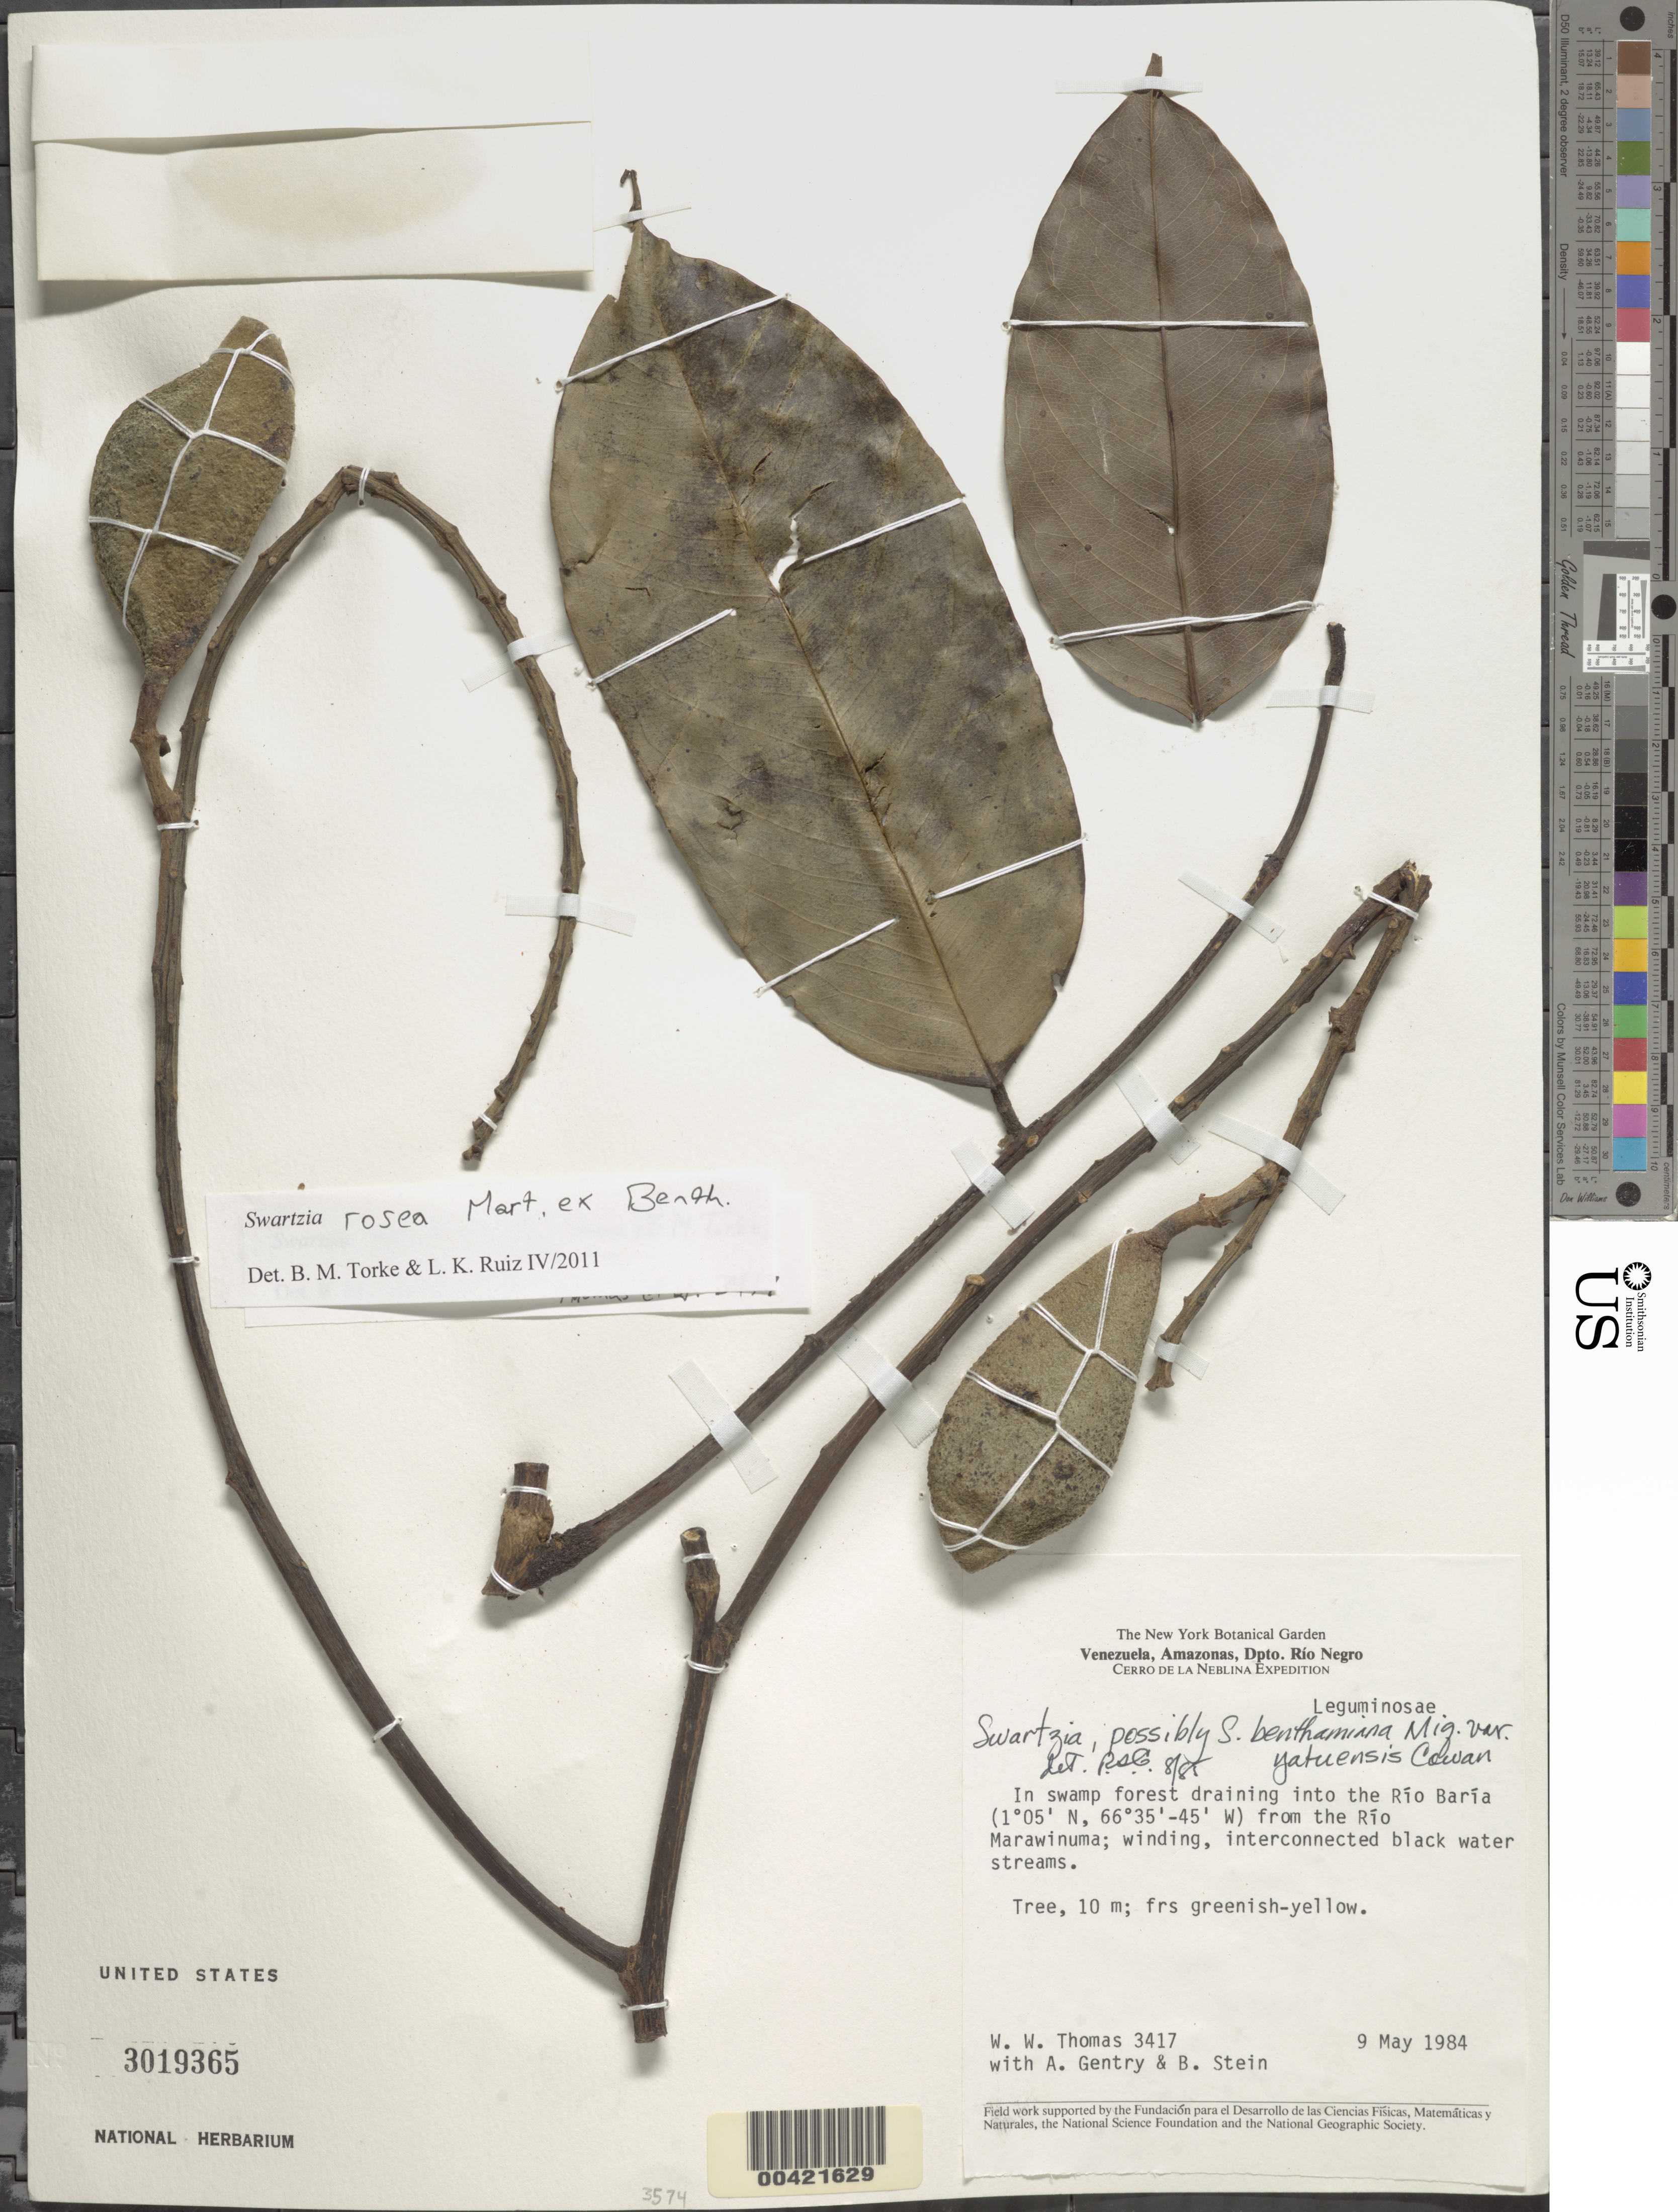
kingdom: Plantae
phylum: Tracheophyta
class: Magnoliopsida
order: Fabales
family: Fabaceae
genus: Swartzia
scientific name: Swartzia rosea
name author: Benth.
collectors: W. W. Thomas, A. H. Gentry & B. Stein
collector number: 3417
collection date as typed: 09 May 1984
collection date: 1984-05-09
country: Venezuela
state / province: Amazonas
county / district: Rio Negro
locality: Cerro de la neblina, rio baria from the rio marawinuma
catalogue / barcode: US 3019365